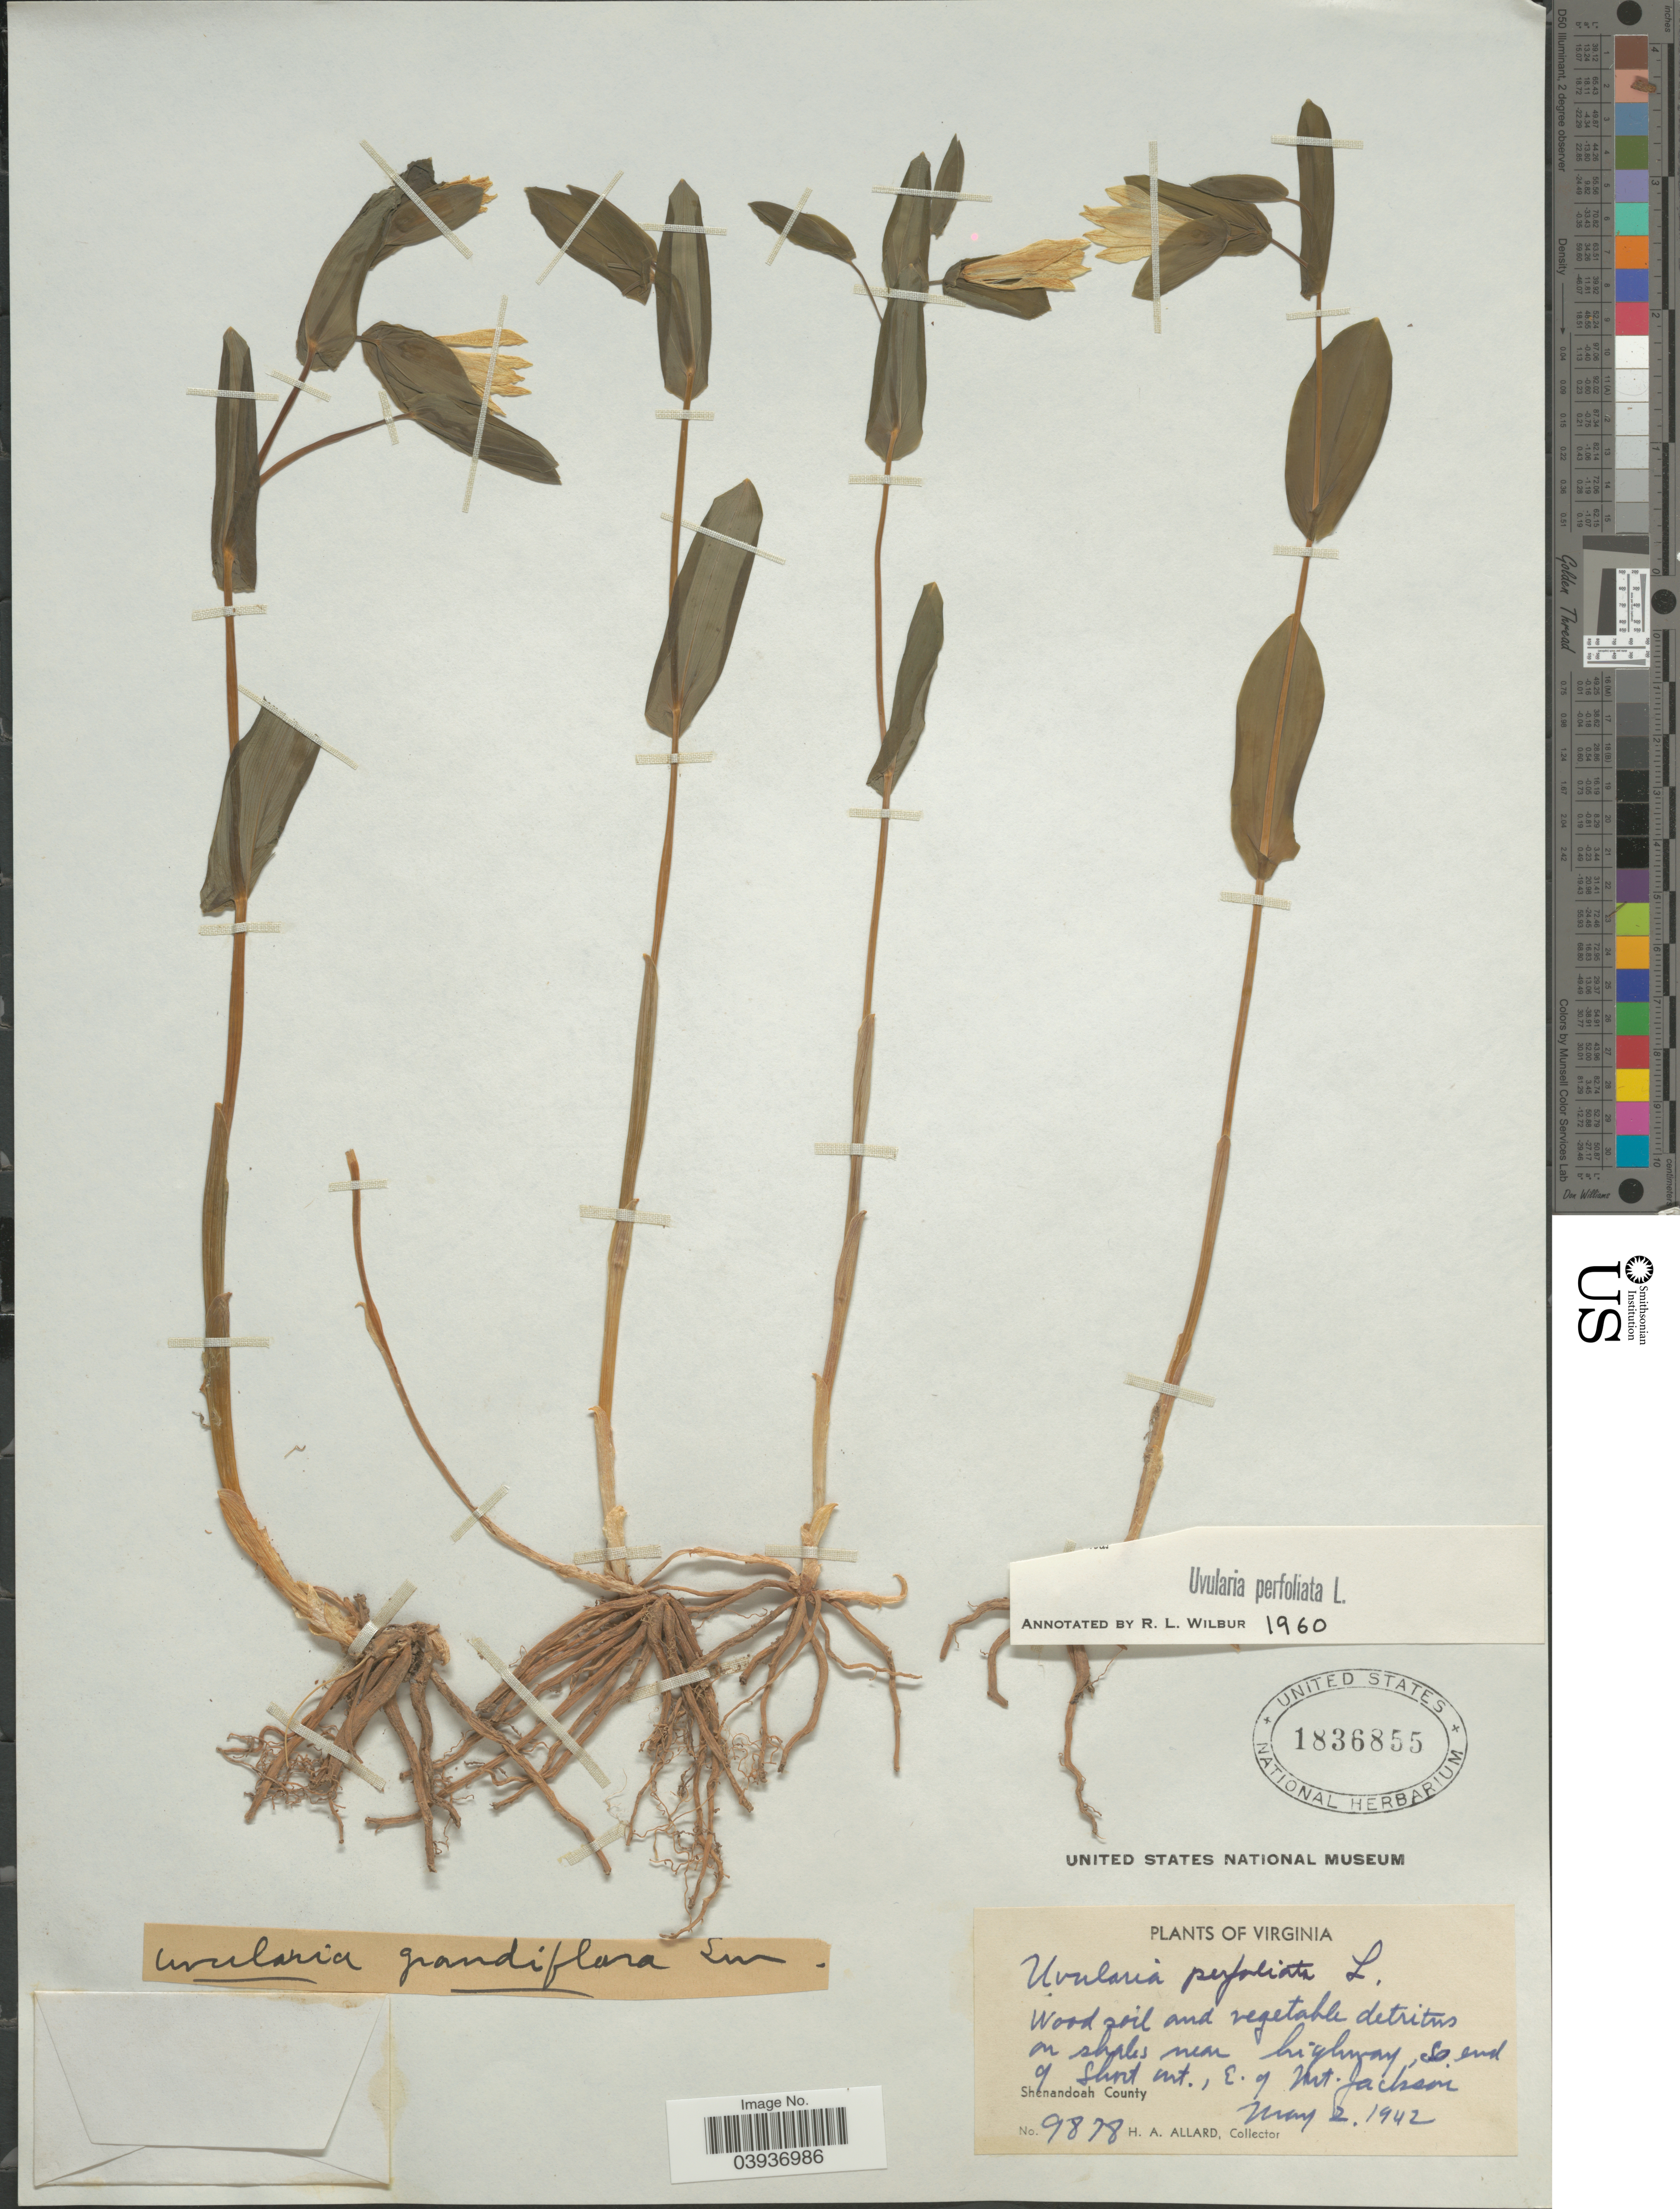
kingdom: Plantae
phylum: Tracheophyta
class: Liliopsida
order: Liliales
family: Colchicaceae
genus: Uvularia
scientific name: Uvularia perfoliata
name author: L.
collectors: H. A. Allard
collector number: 9878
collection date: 1942-05-02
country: United States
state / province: Virginia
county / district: Shenandoah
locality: On shales near highway, SO end of Short Mt., E. of Mt. Jackson. Shenandoah County.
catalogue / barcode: US 1836855